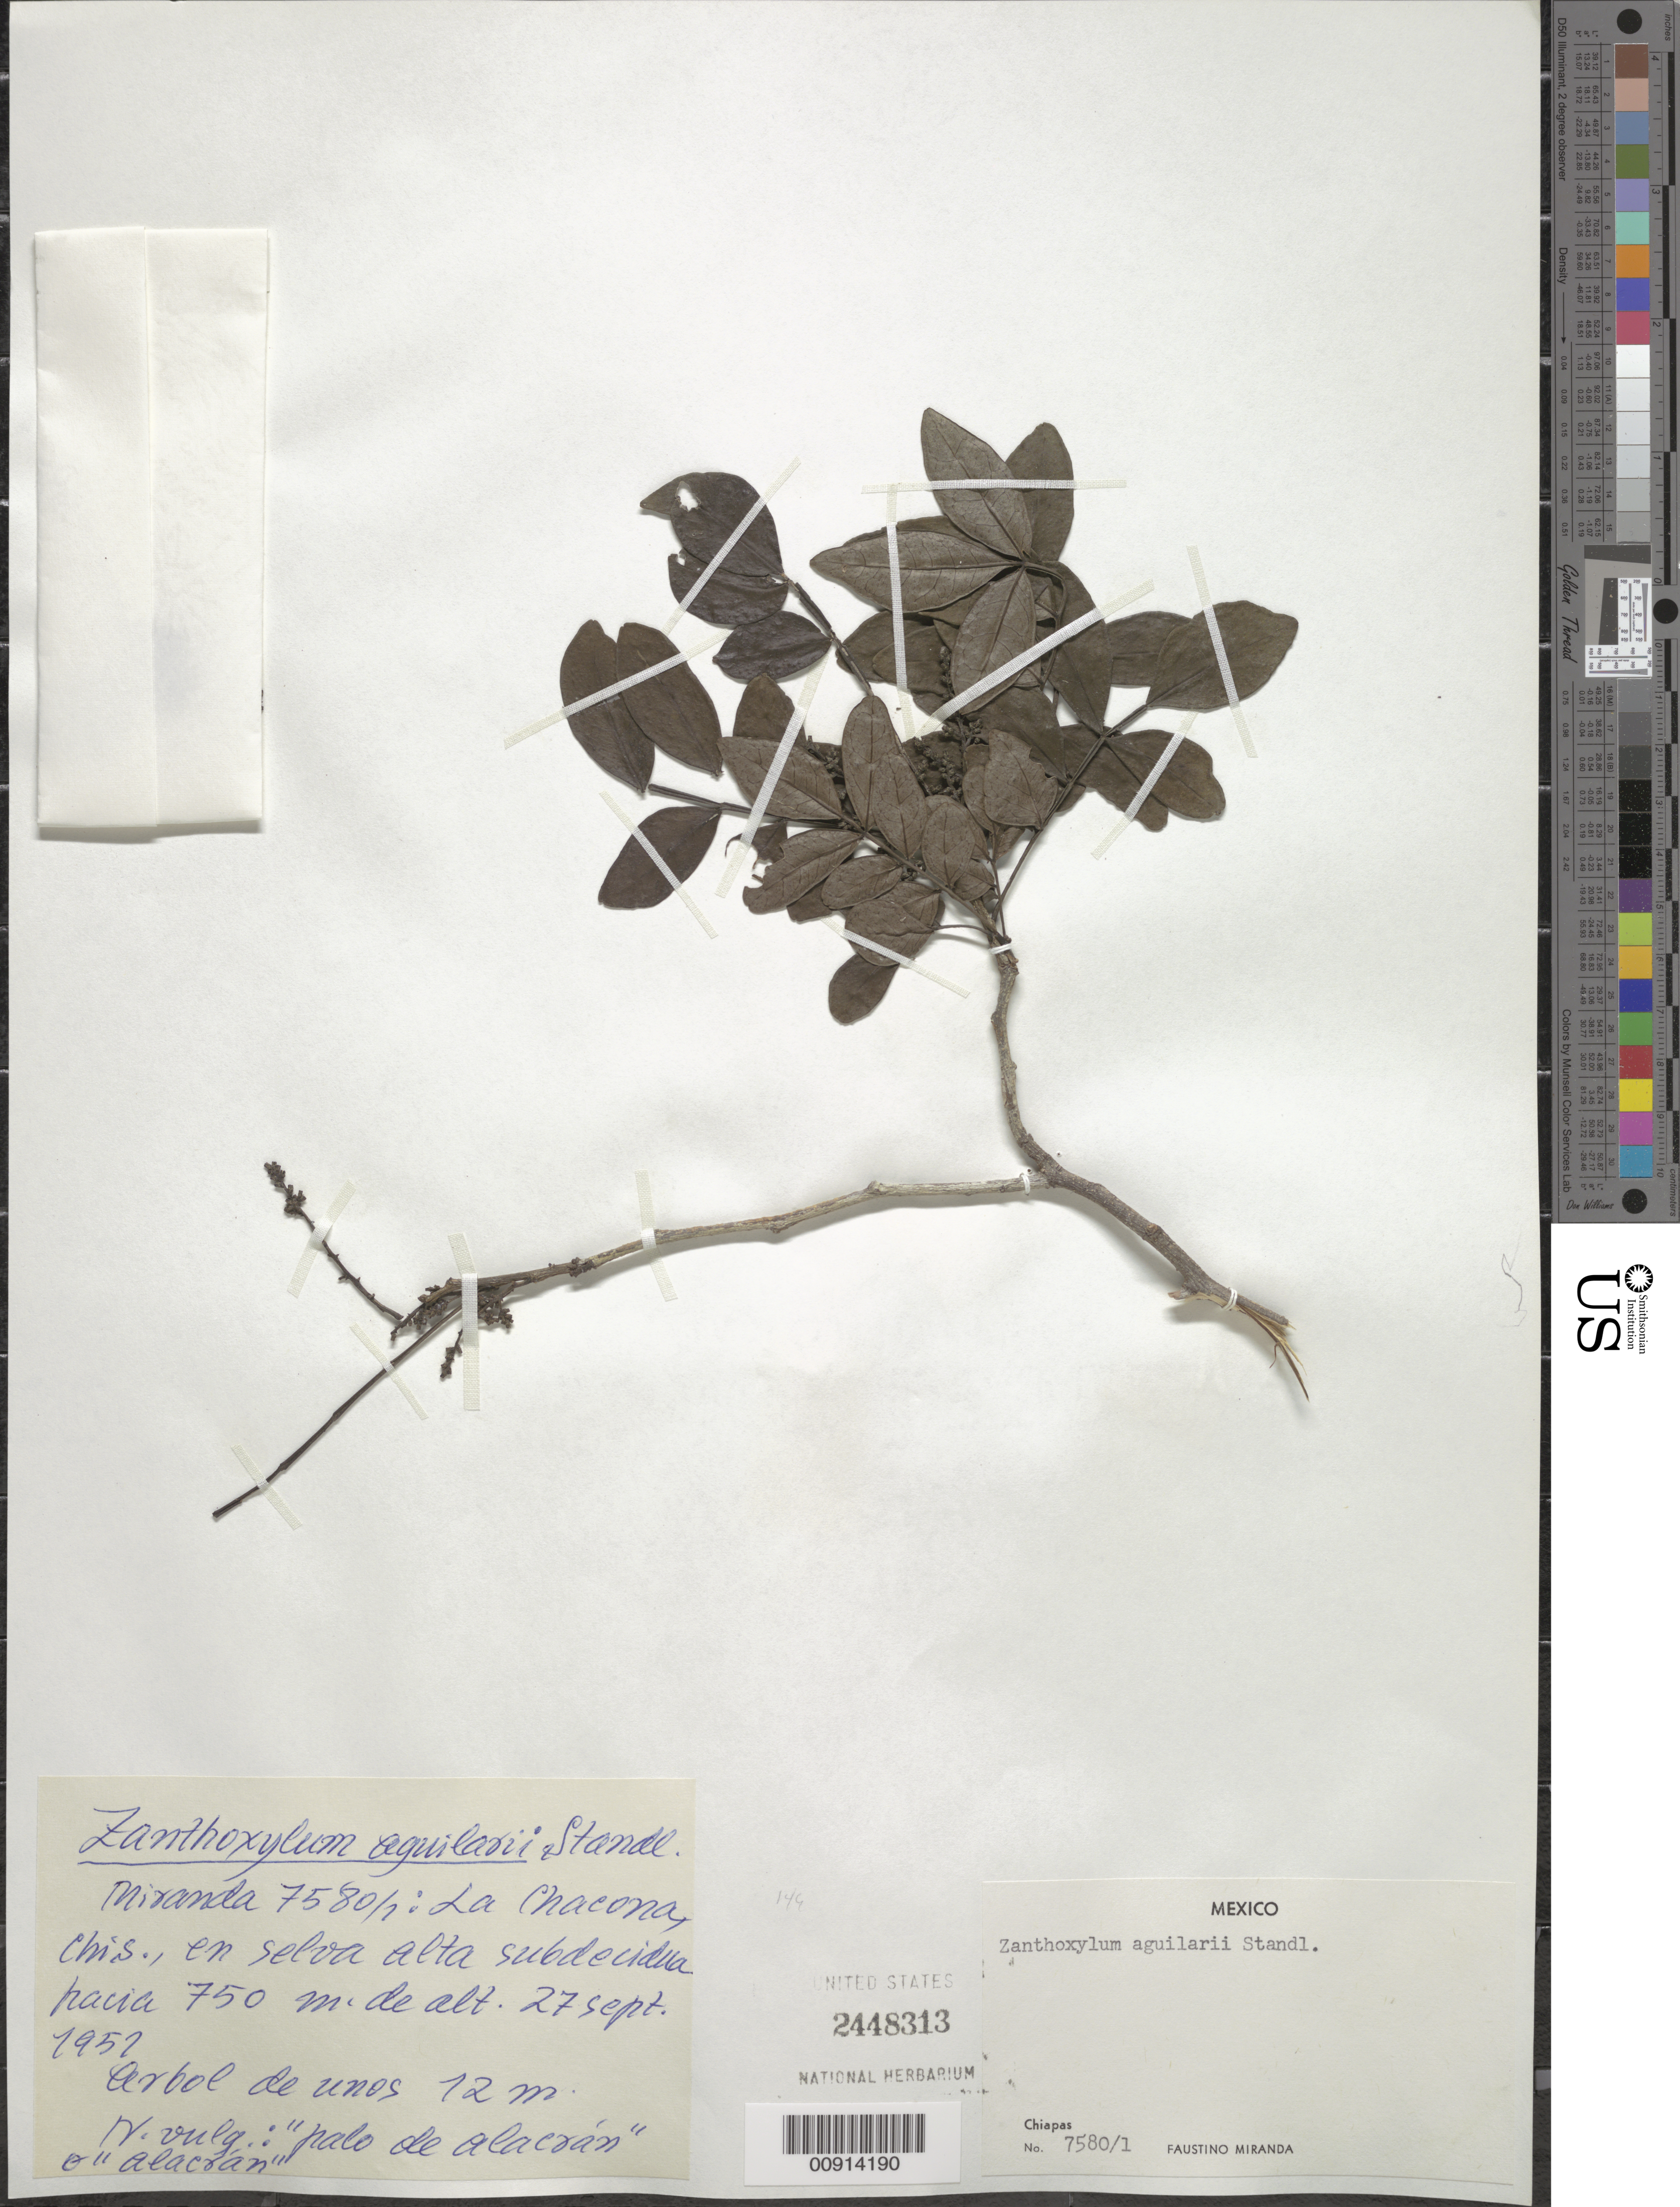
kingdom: Plantae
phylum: Tracheophyta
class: Magnoliopsida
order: Sapindales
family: Rutaceae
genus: Zanthoxylum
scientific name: Zanthoxylum aguilarii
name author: Standl. & Steyerm.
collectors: Miranda G., F.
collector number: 7580/1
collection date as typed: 27 Sep 1951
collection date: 1951-09-27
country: Mexico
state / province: Chiapas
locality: La Chacona, Chiapas.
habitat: En selva alta subdecidua.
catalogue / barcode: US 2448313